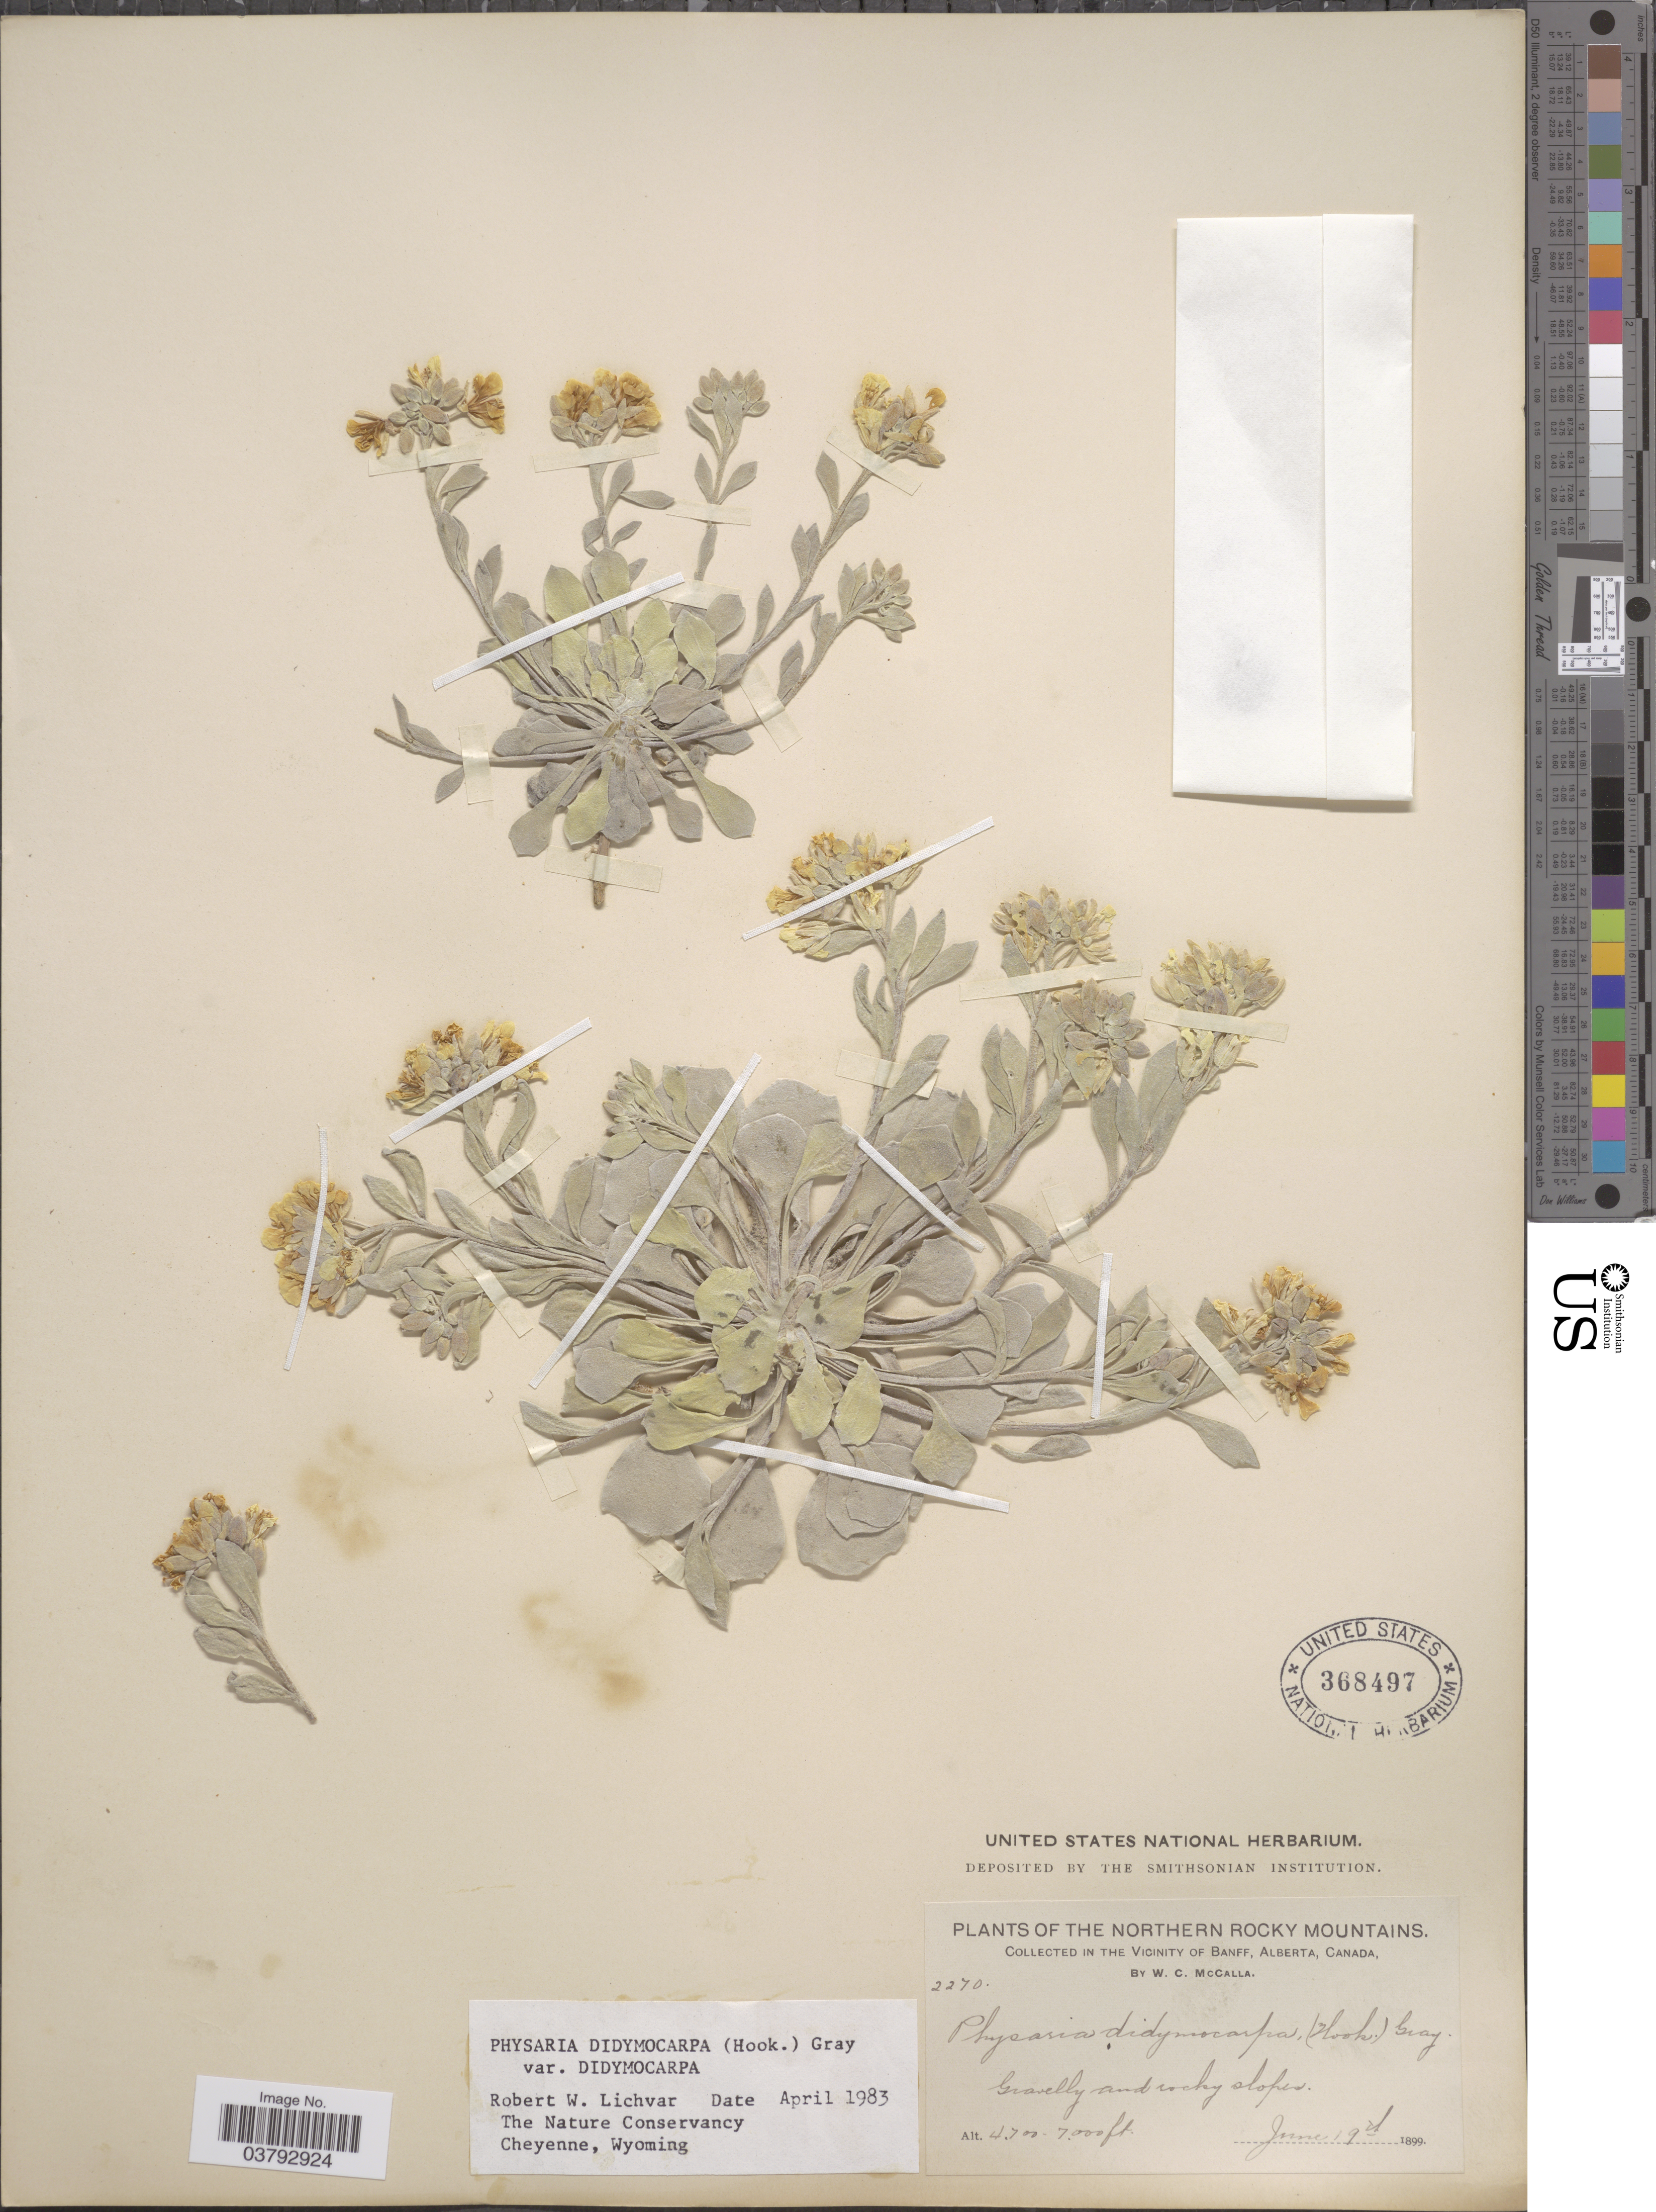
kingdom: Plantae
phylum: Tracheophyta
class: Magnoliopsida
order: Brassicales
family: Brassicaceae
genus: Physaria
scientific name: Physaria didymocarpa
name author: (Hook.) A. Gray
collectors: W. McCalla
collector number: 2270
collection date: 1899-06-19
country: Canada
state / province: Alberta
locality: The Northern Rocky Mountains. The Vicinity of Banff.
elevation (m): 1433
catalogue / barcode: US 368497